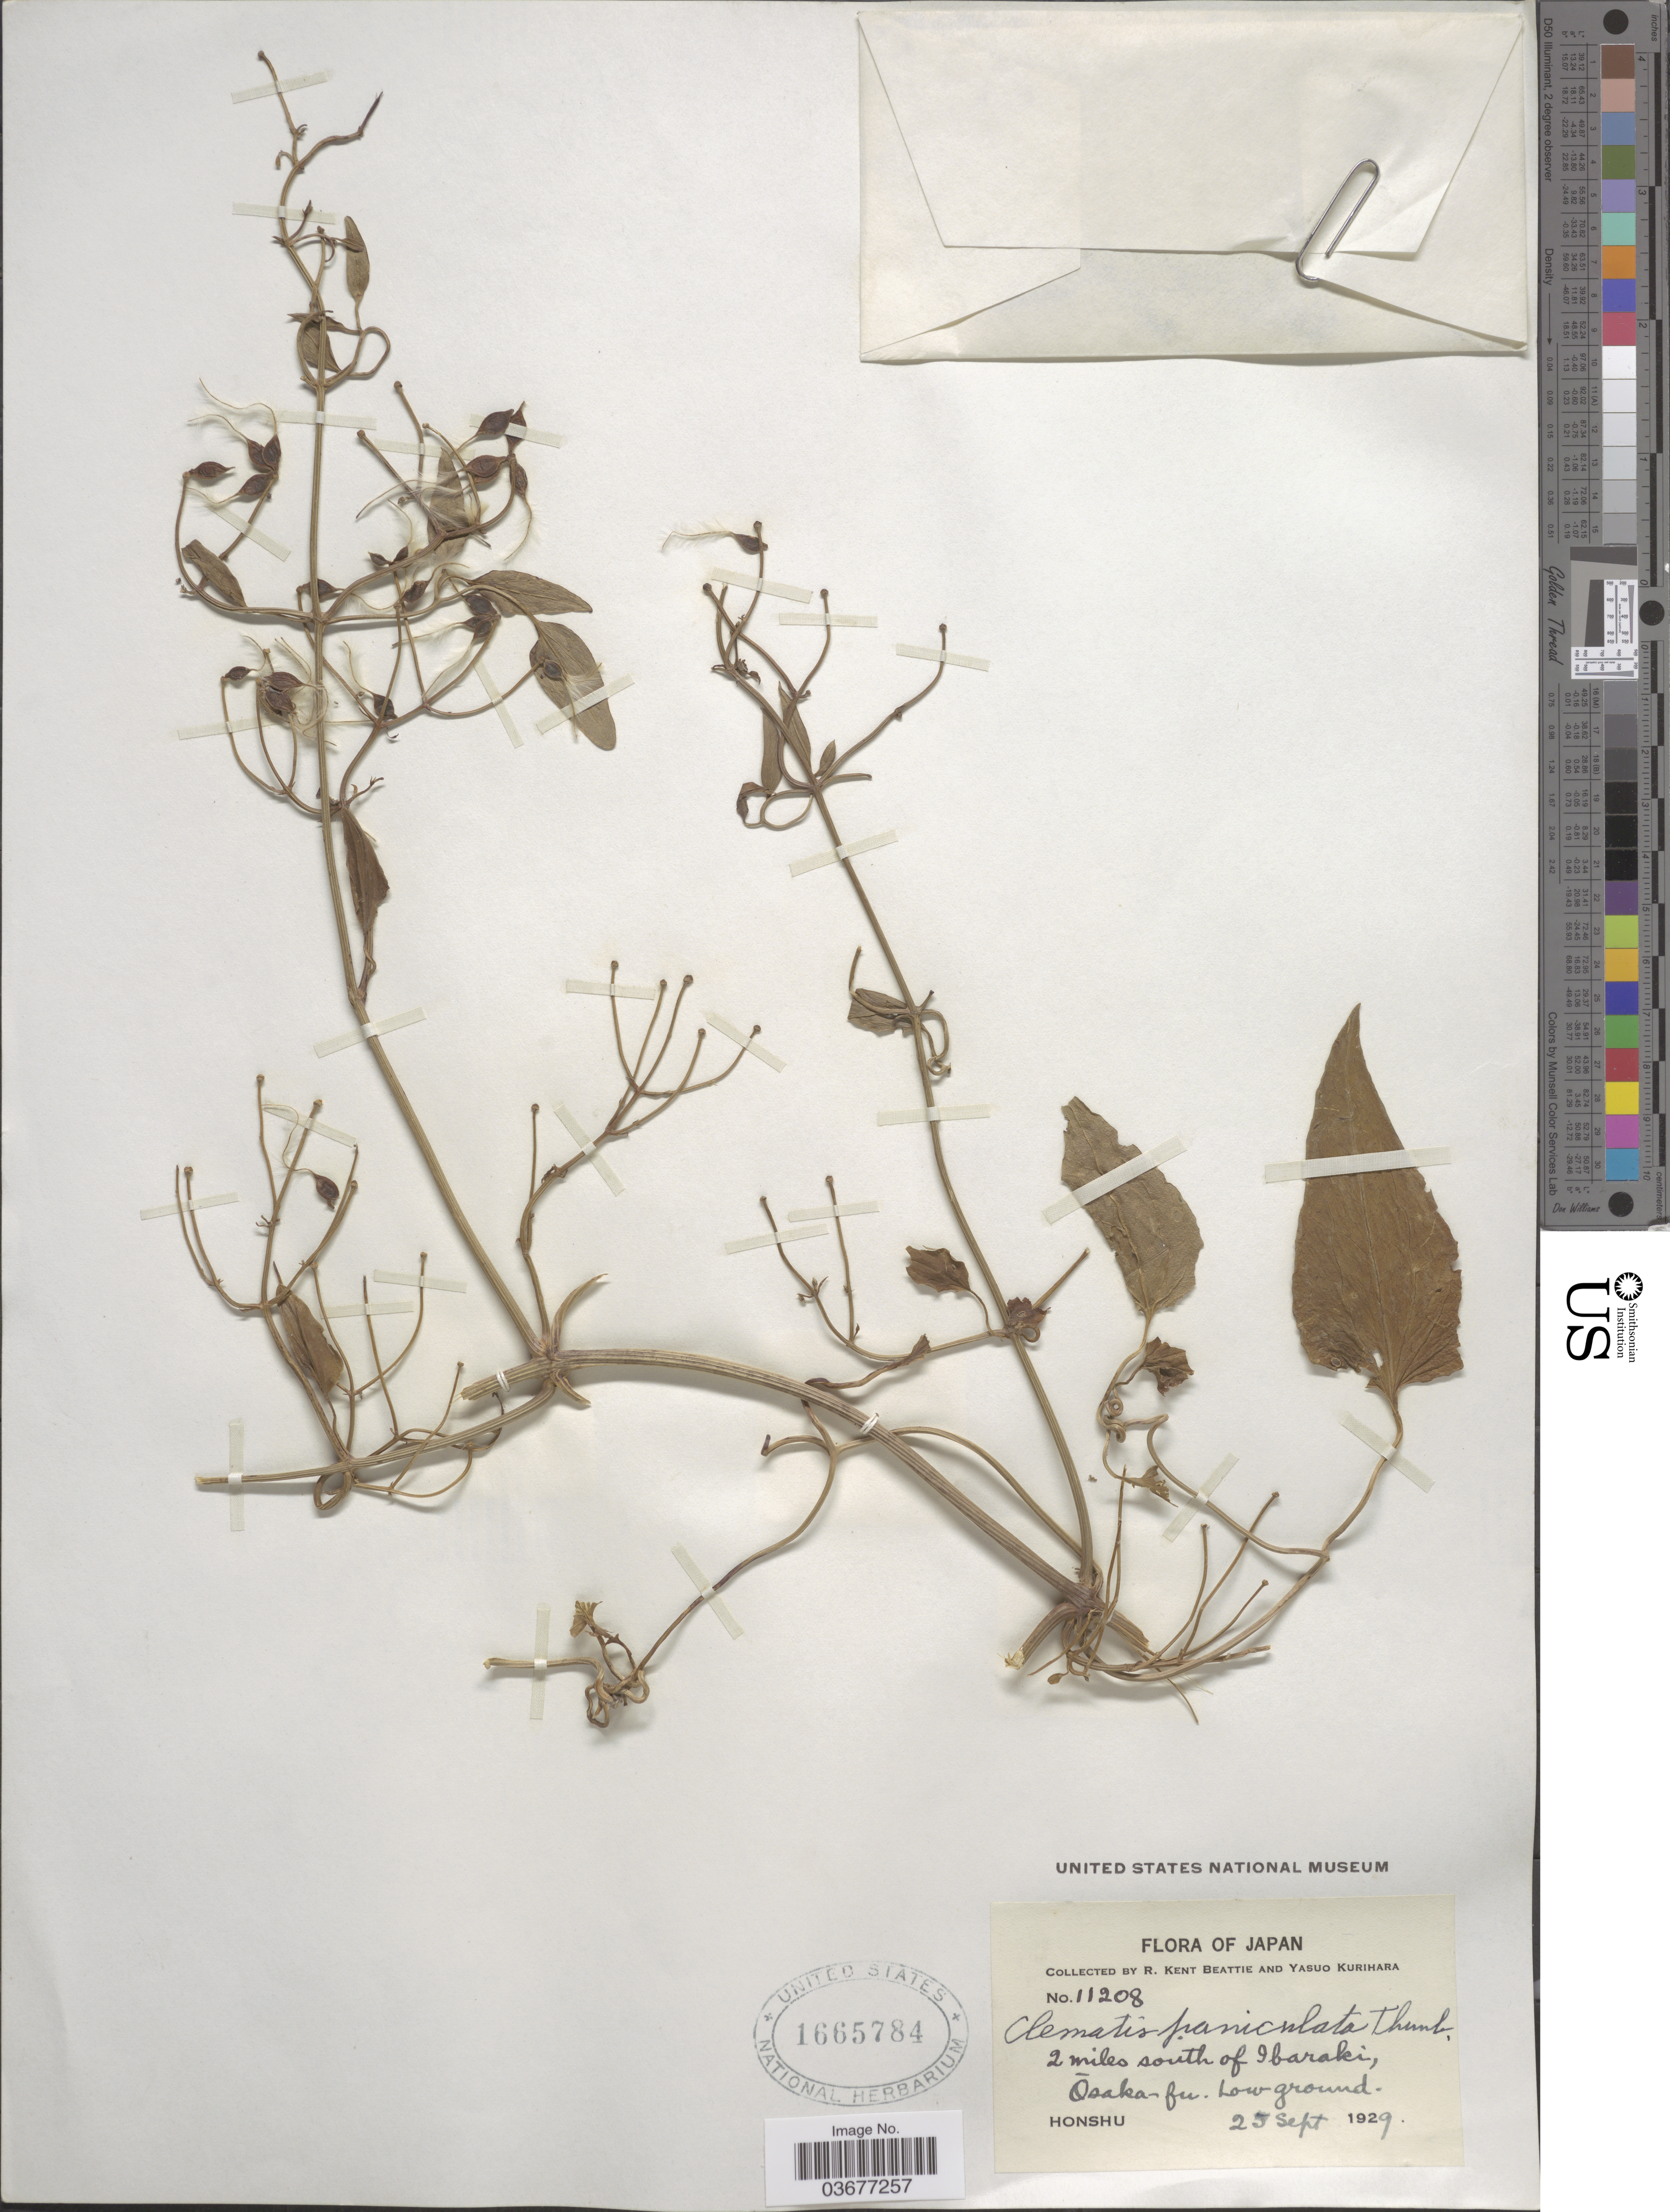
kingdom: Plantae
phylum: Tracheophyta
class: Magnoliopsida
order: Ranunculales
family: Ranunculaceae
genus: Clematis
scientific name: Clematis maximowicziana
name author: Franch. & Sav.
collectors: R. K. Beattie & Y. Kurihara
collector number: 11208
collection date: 1929-09-25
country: Japan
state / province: Osaka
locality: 2 miles south of Ibaraki, Ōsaka-fu.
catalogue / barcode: US 1665784